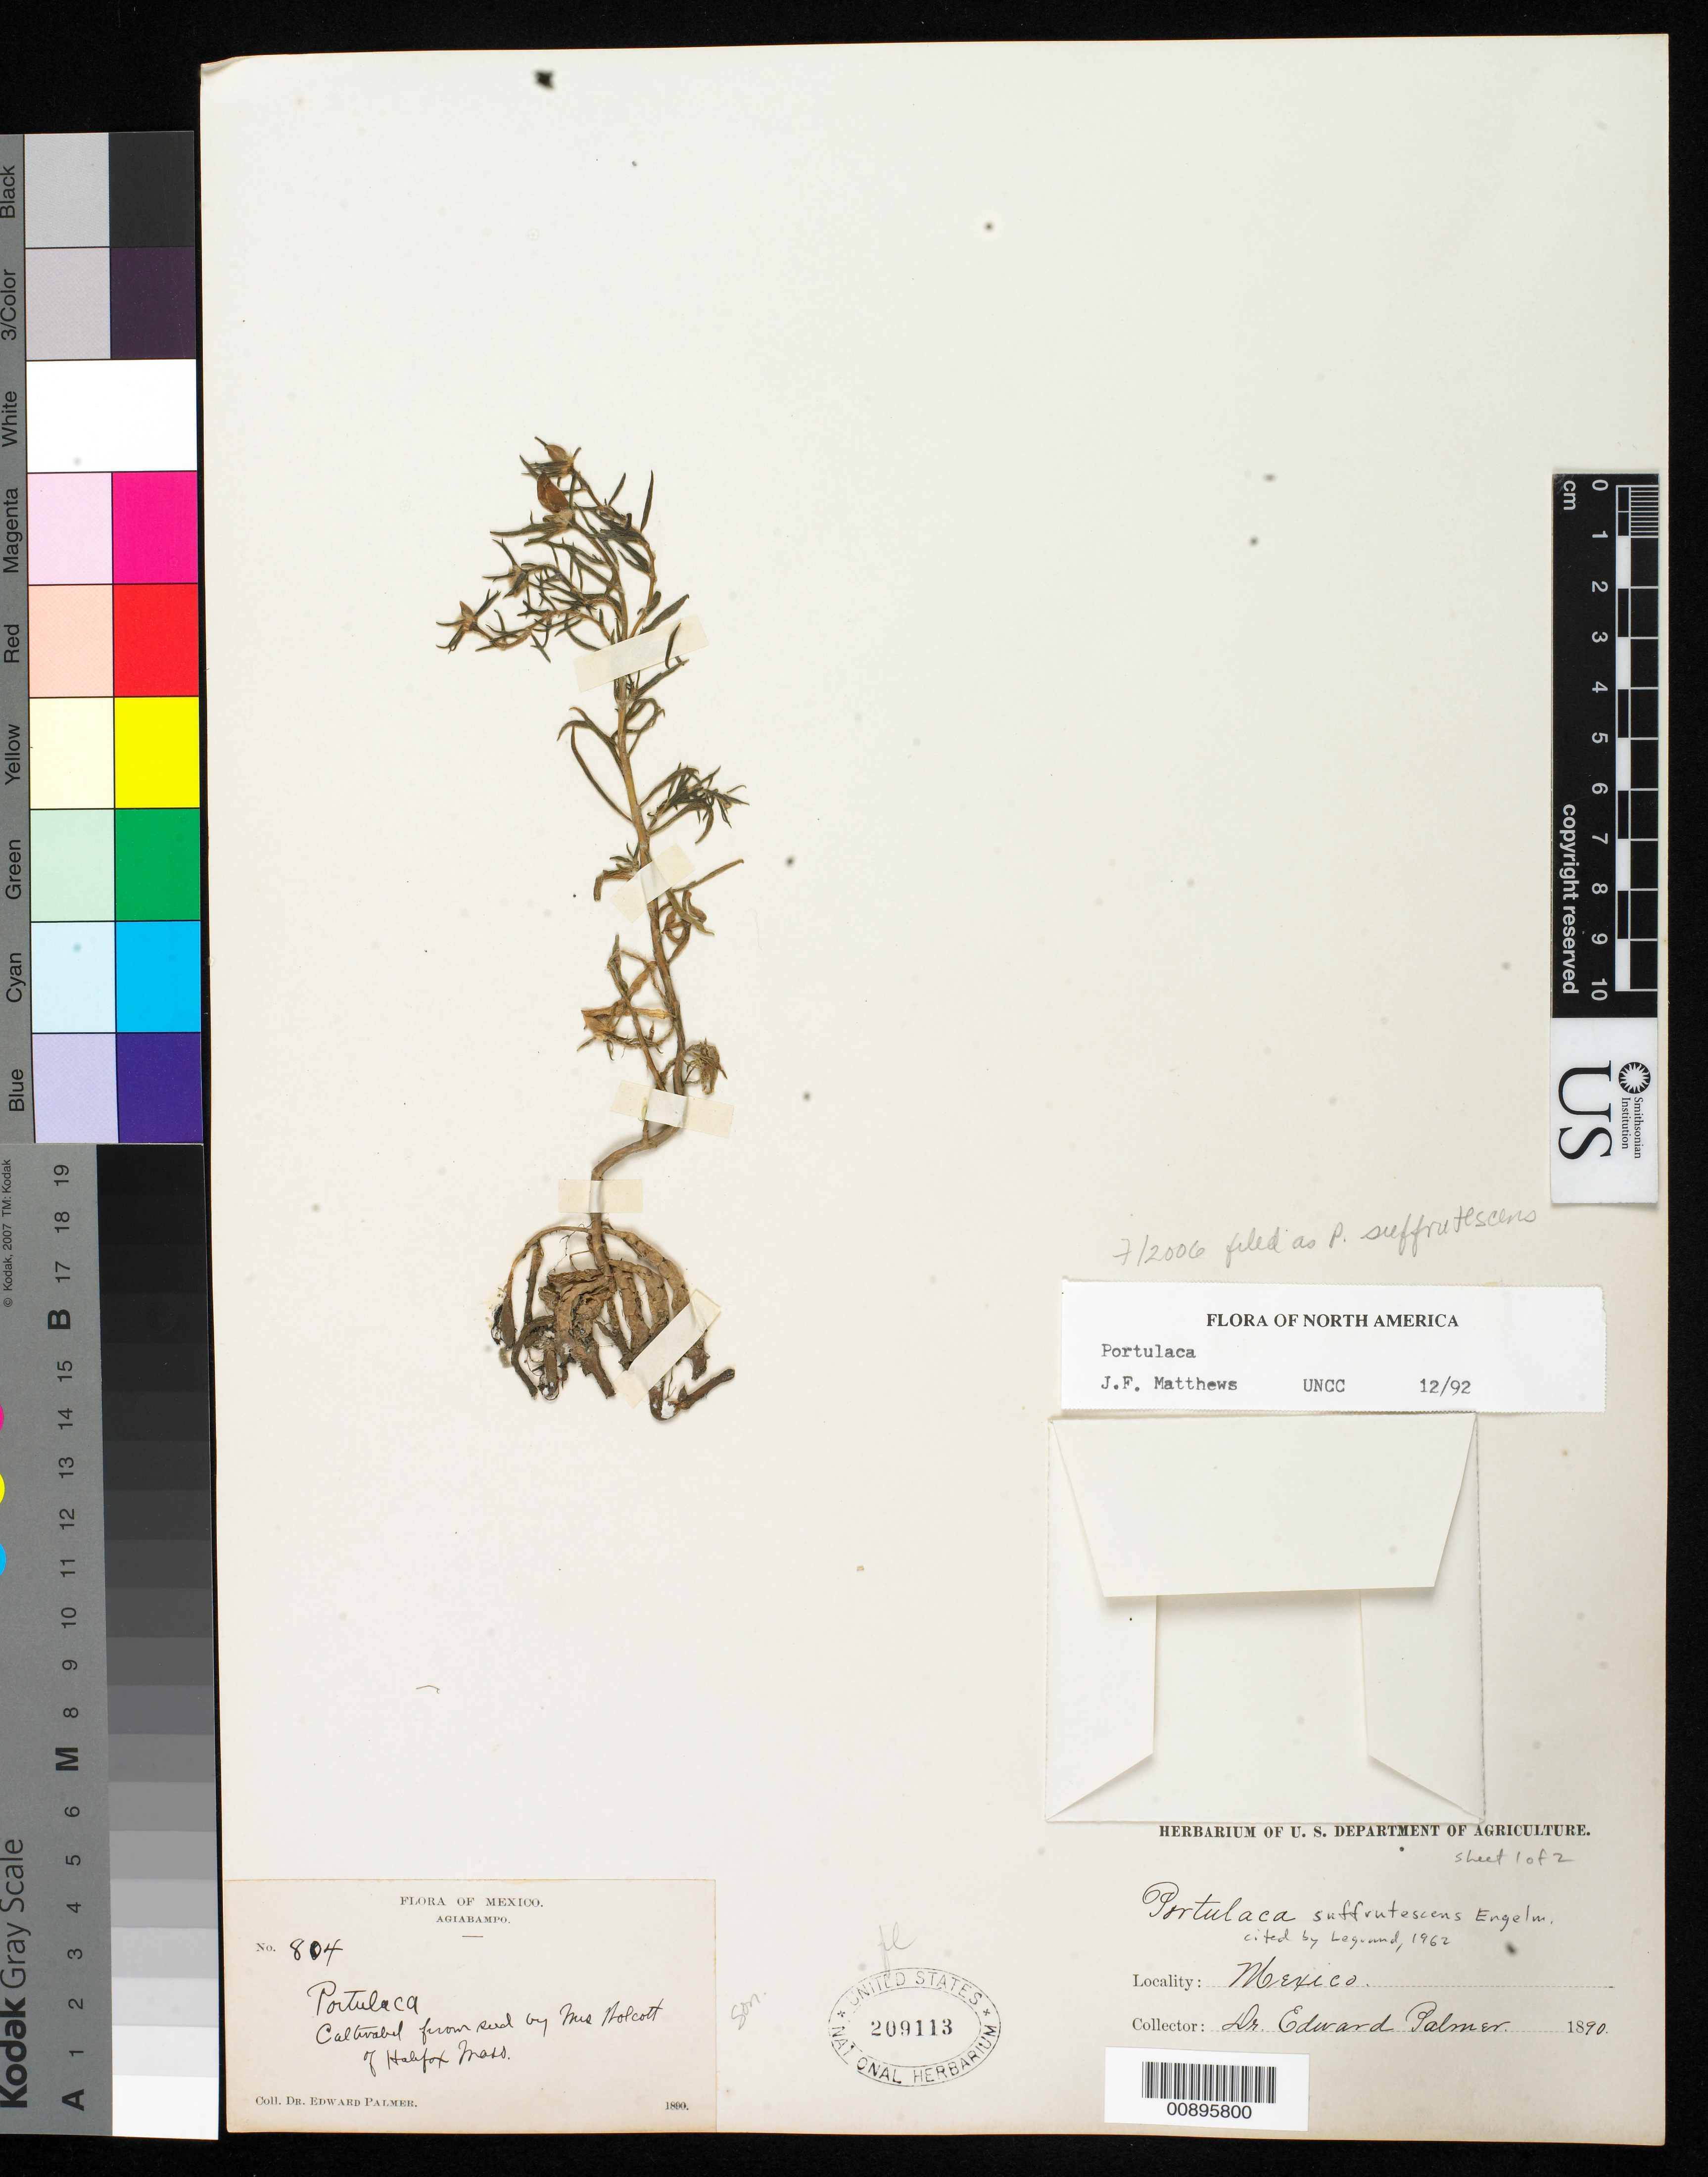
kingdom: Plantae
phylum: Tracheophyta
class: Magnoliopsida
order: Caryophyllales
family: Portulacaceae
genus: Portulaca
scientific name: Portulaca suffrutescens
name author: Engelm.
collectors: E. Palmer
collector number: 804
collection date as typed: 1890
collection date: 1890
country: Mexico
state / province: Sonora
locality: Agiabampo, Sonora.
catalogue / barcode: US 209113